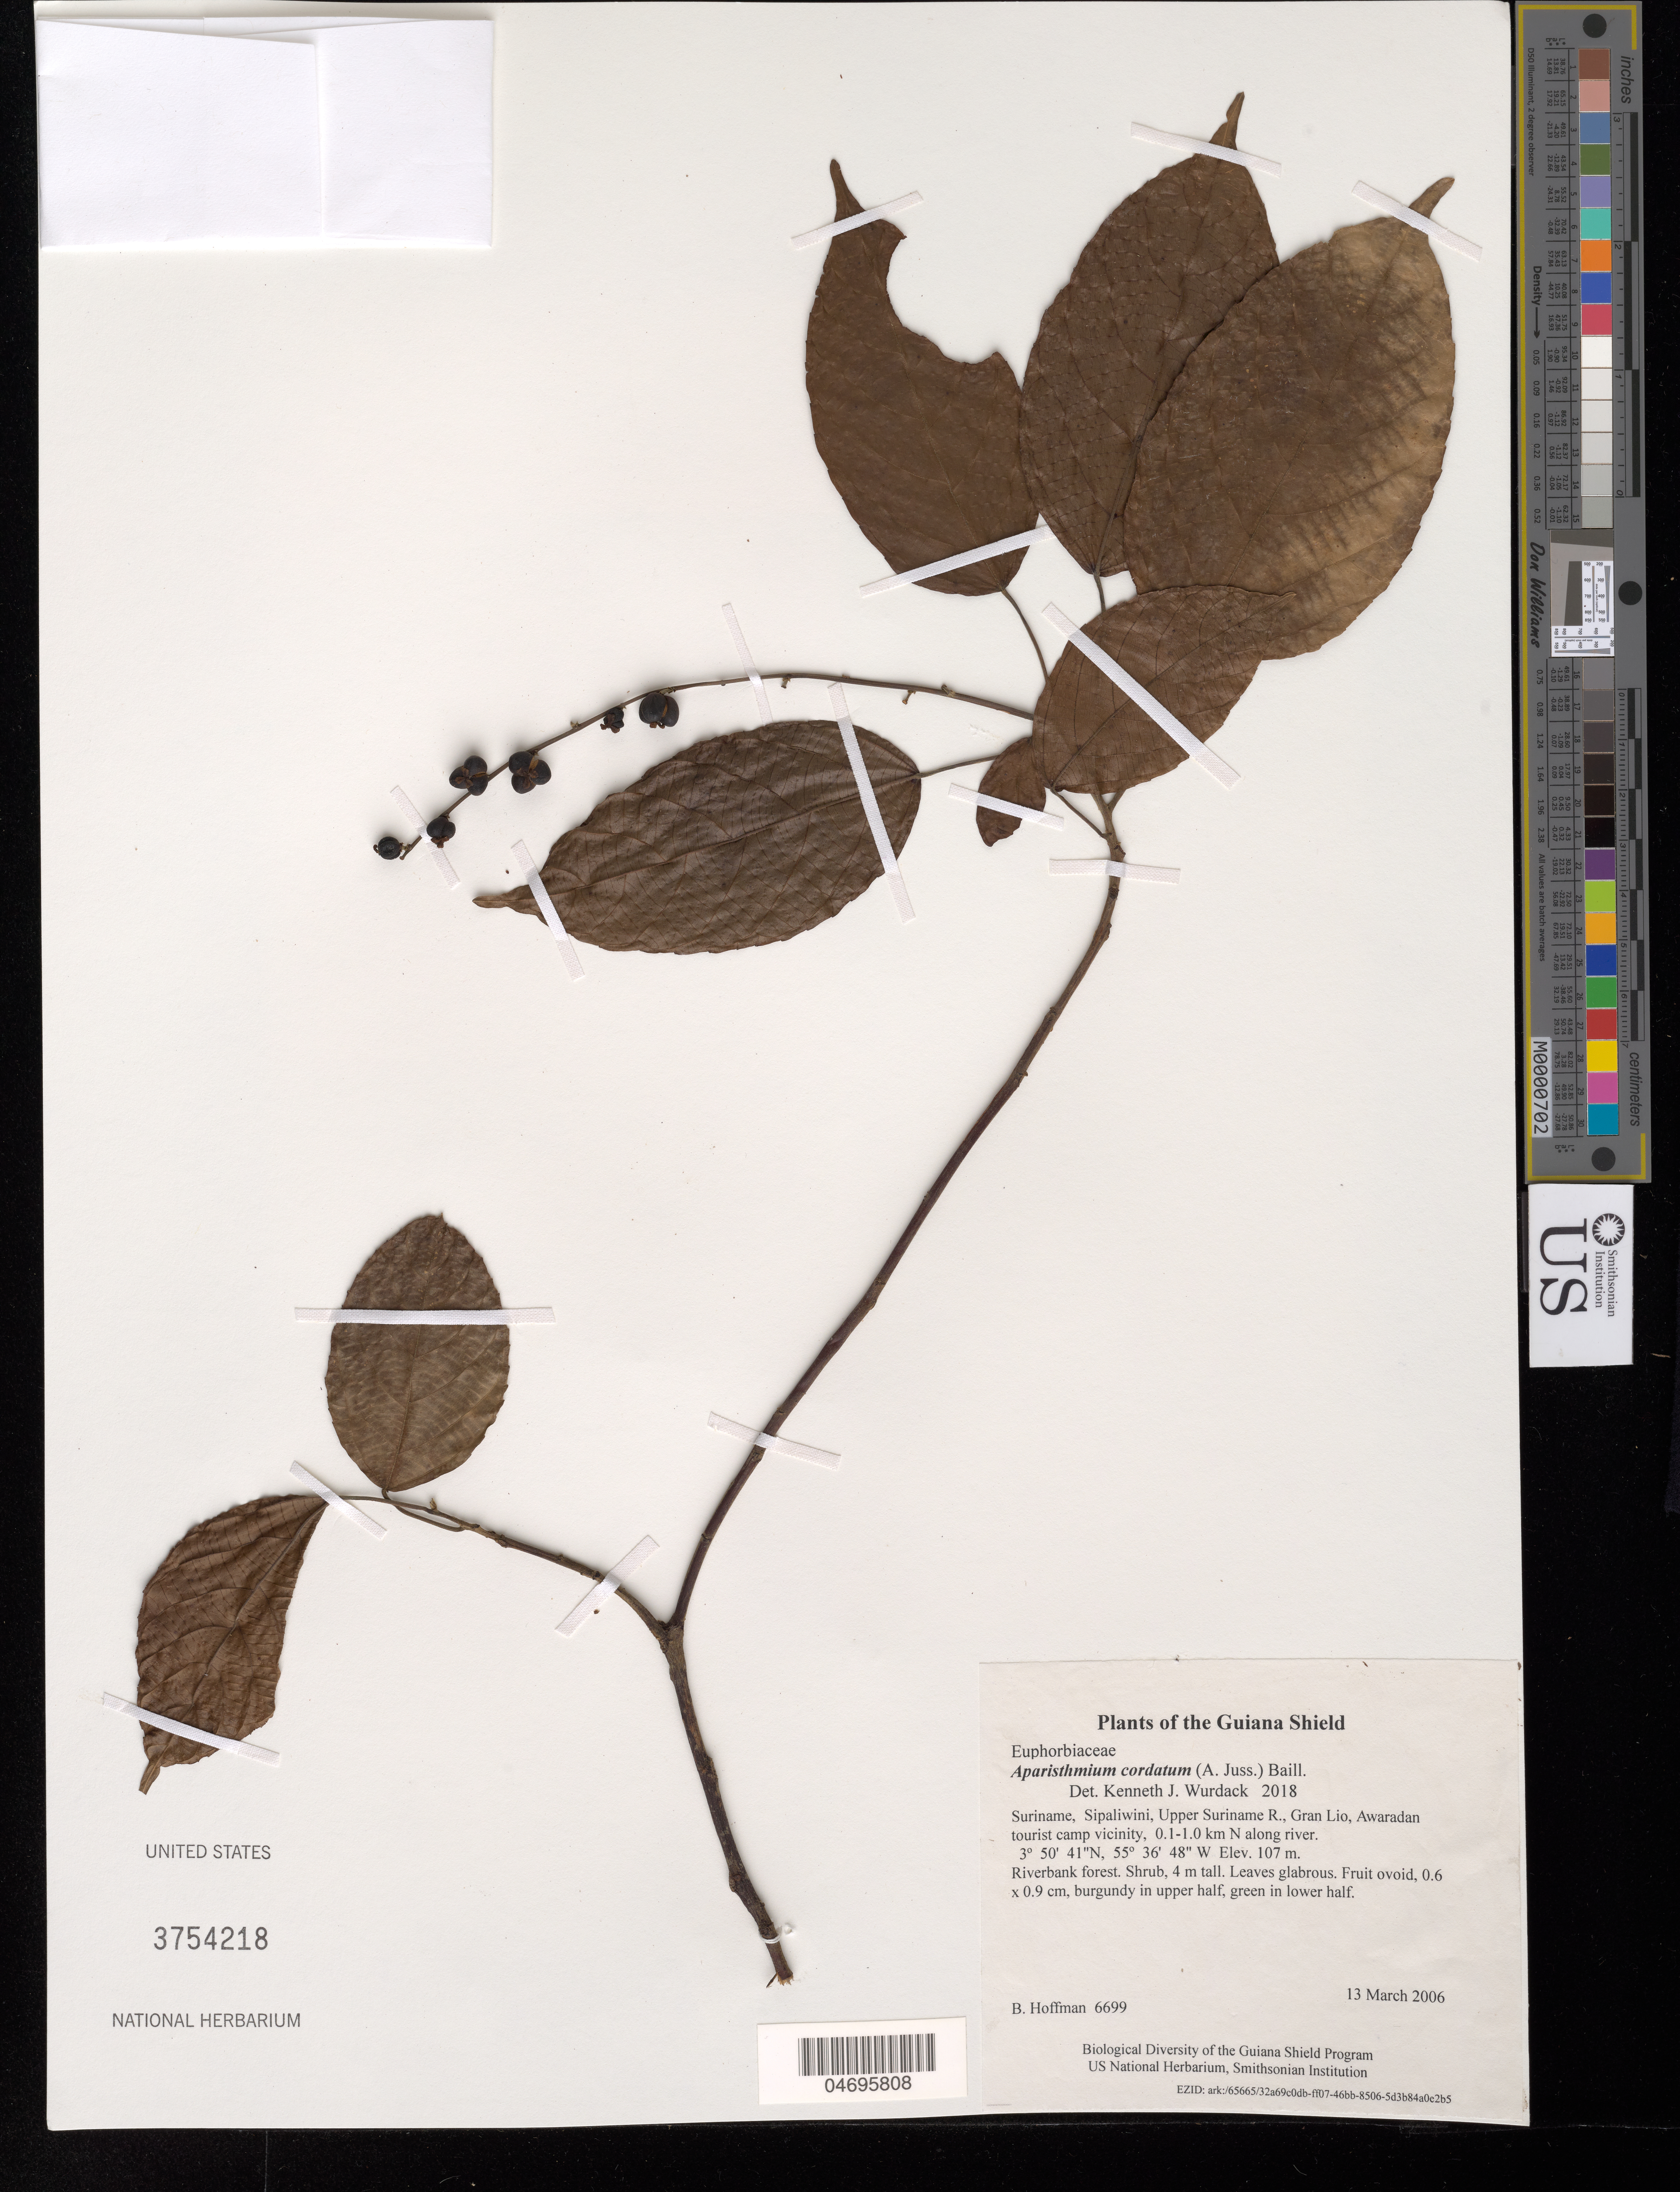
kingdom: Plantae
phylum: Tracheophyta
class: Magnoliopsida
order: Malpighiales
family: Euphorbiaceae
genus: Aparisthmium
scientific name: Aparisthmium cordatum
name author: (A. Juss.) Baill.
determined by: Wurdack, Kenneth J., (US), Smithsonian Institution - National Museum of Natural History (UNITED STATES)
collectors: B. Hoffman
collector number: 6699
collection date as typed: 13 March 2006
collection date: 2006-03-13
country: Suriname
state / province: Sipaliwini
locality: Upper Suriname R., Gran Lio, Awaradan tourist camp vicinity, 0.1-1.0 km N along river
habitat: Riverbank forest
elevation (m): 107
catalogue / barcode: US 3754218